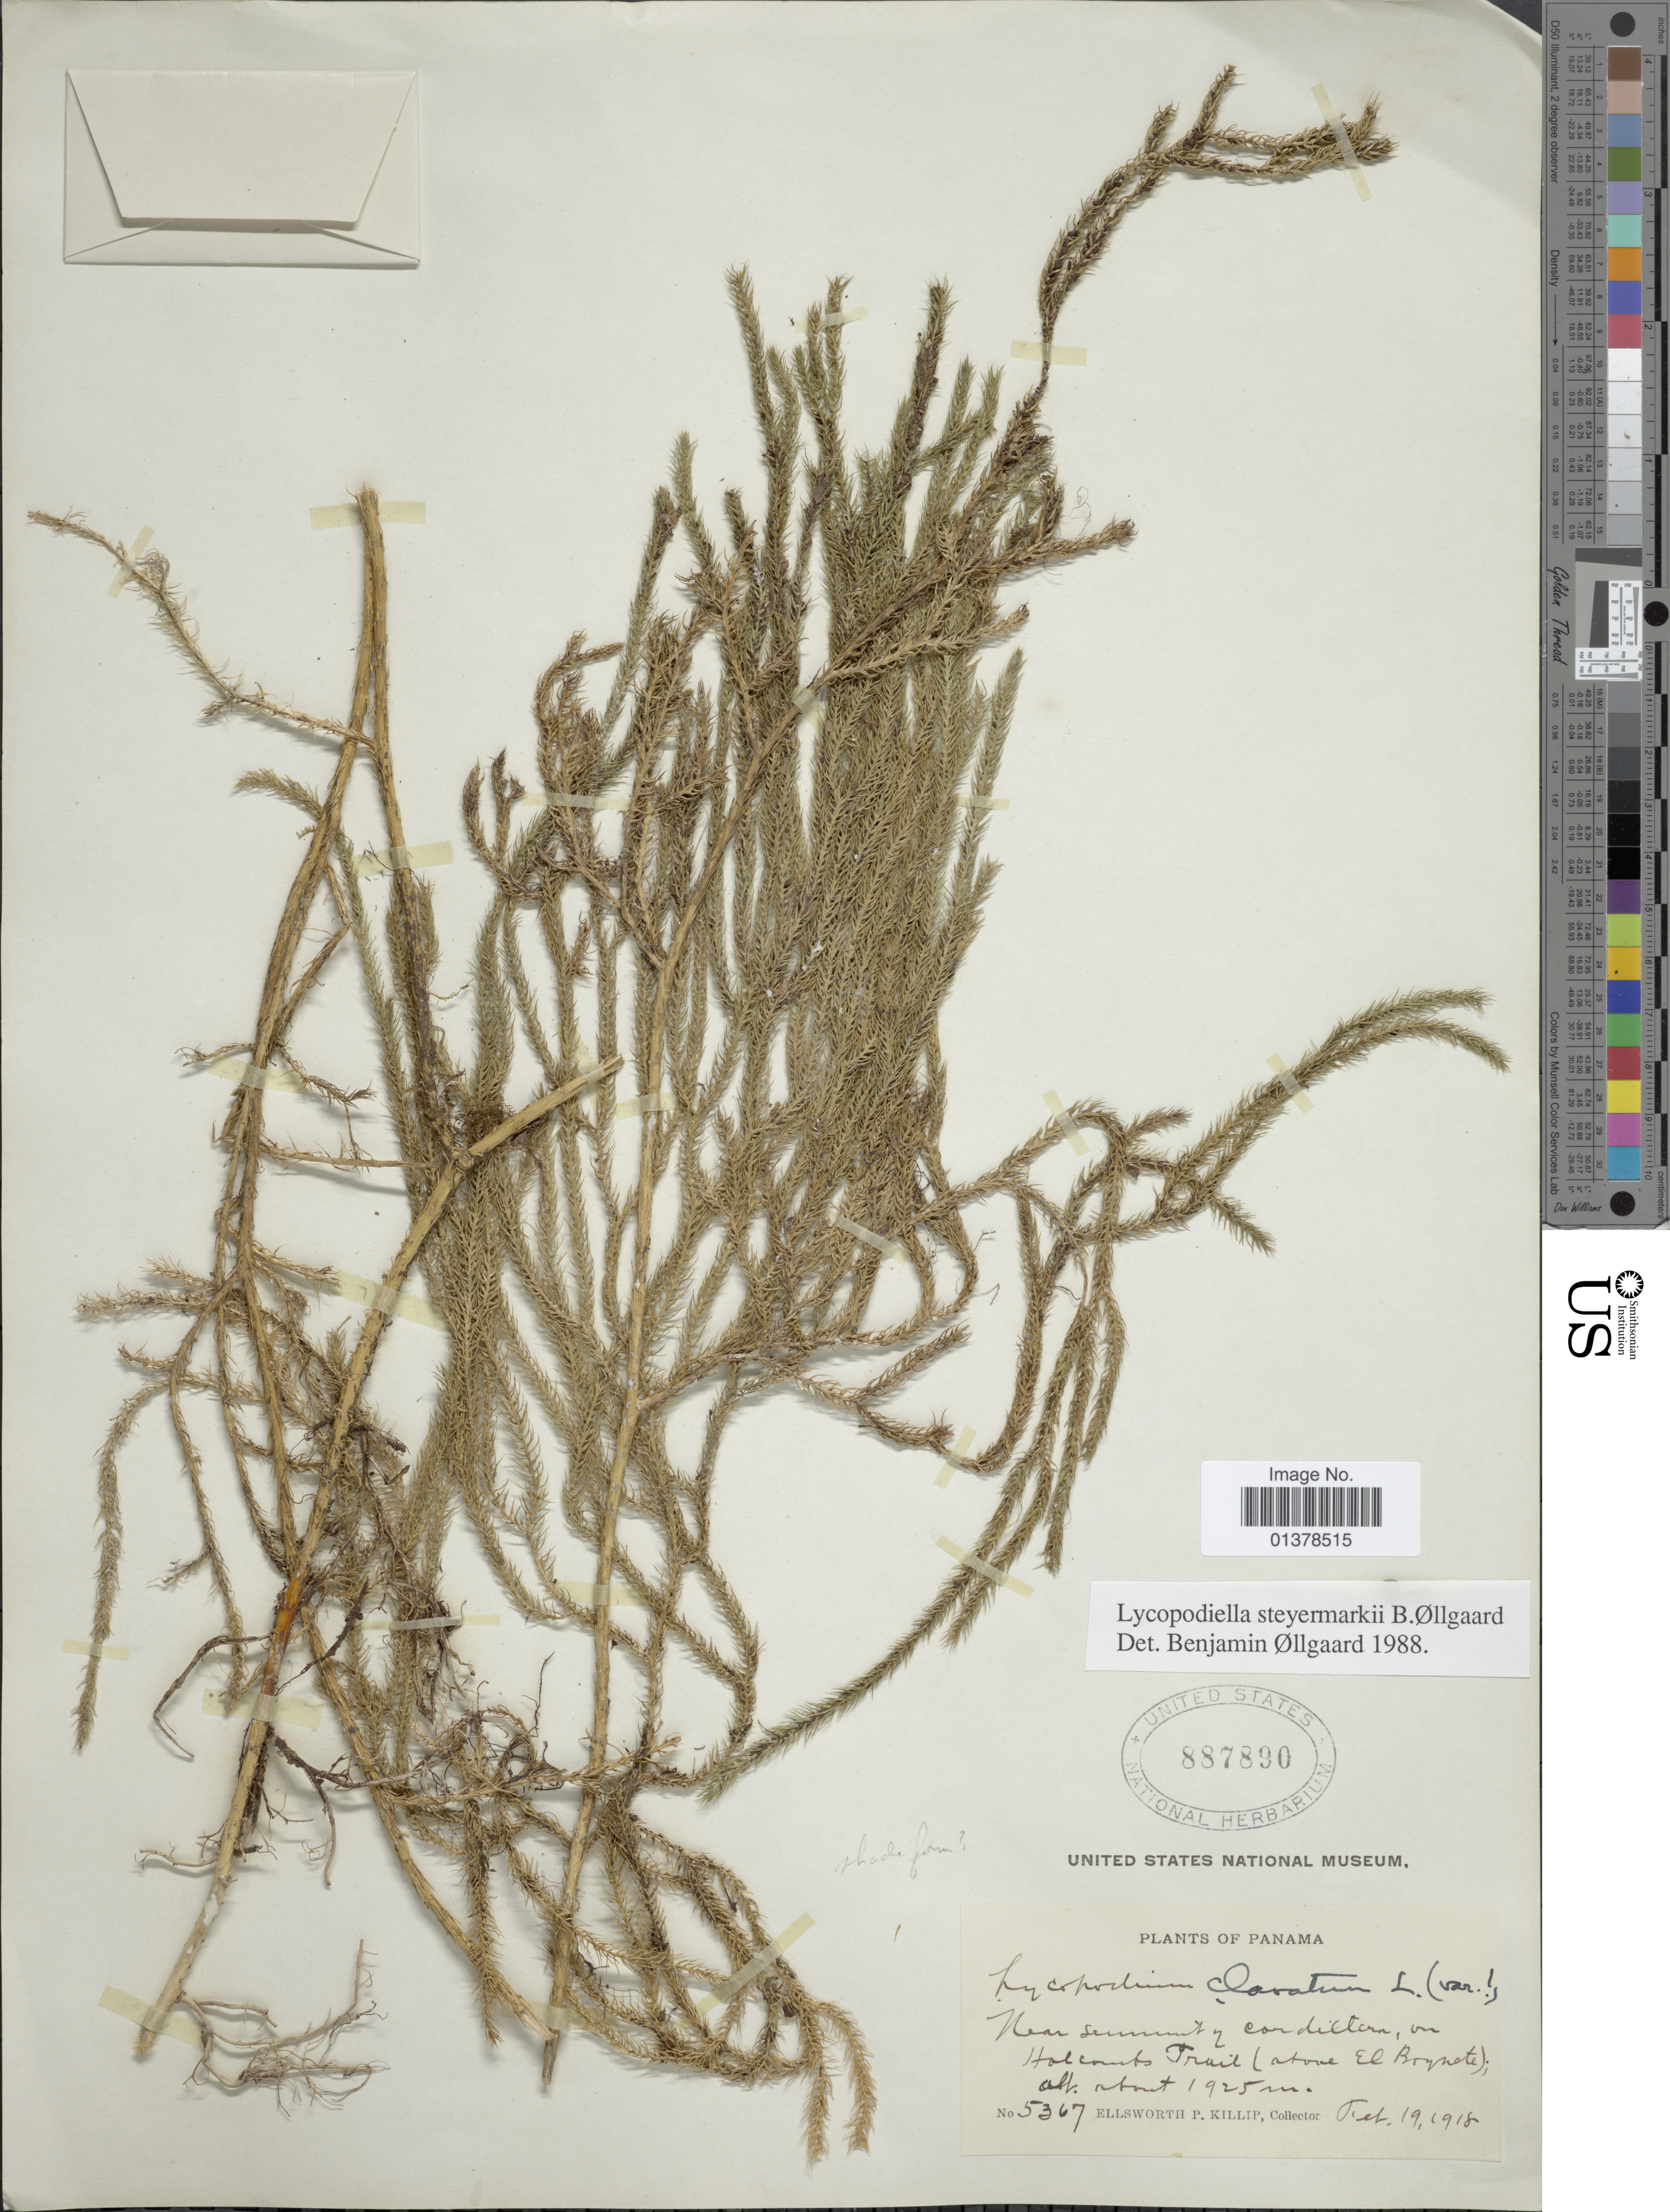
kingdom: Plantae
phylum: Tracheophyta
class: Lycopodiopsida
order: Lycopodiales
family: Lycopodiaceae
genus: Palhinhaea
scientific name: Palhinhaea steyermarkii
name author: (B. Øllg.) Holub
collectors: E. P. Killip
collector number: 5367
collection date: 1918-02-19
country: Panama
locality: Near summit of cordillera, on Holcomb Trail (above El Boquete)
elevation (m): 1925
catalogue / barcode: US 887890